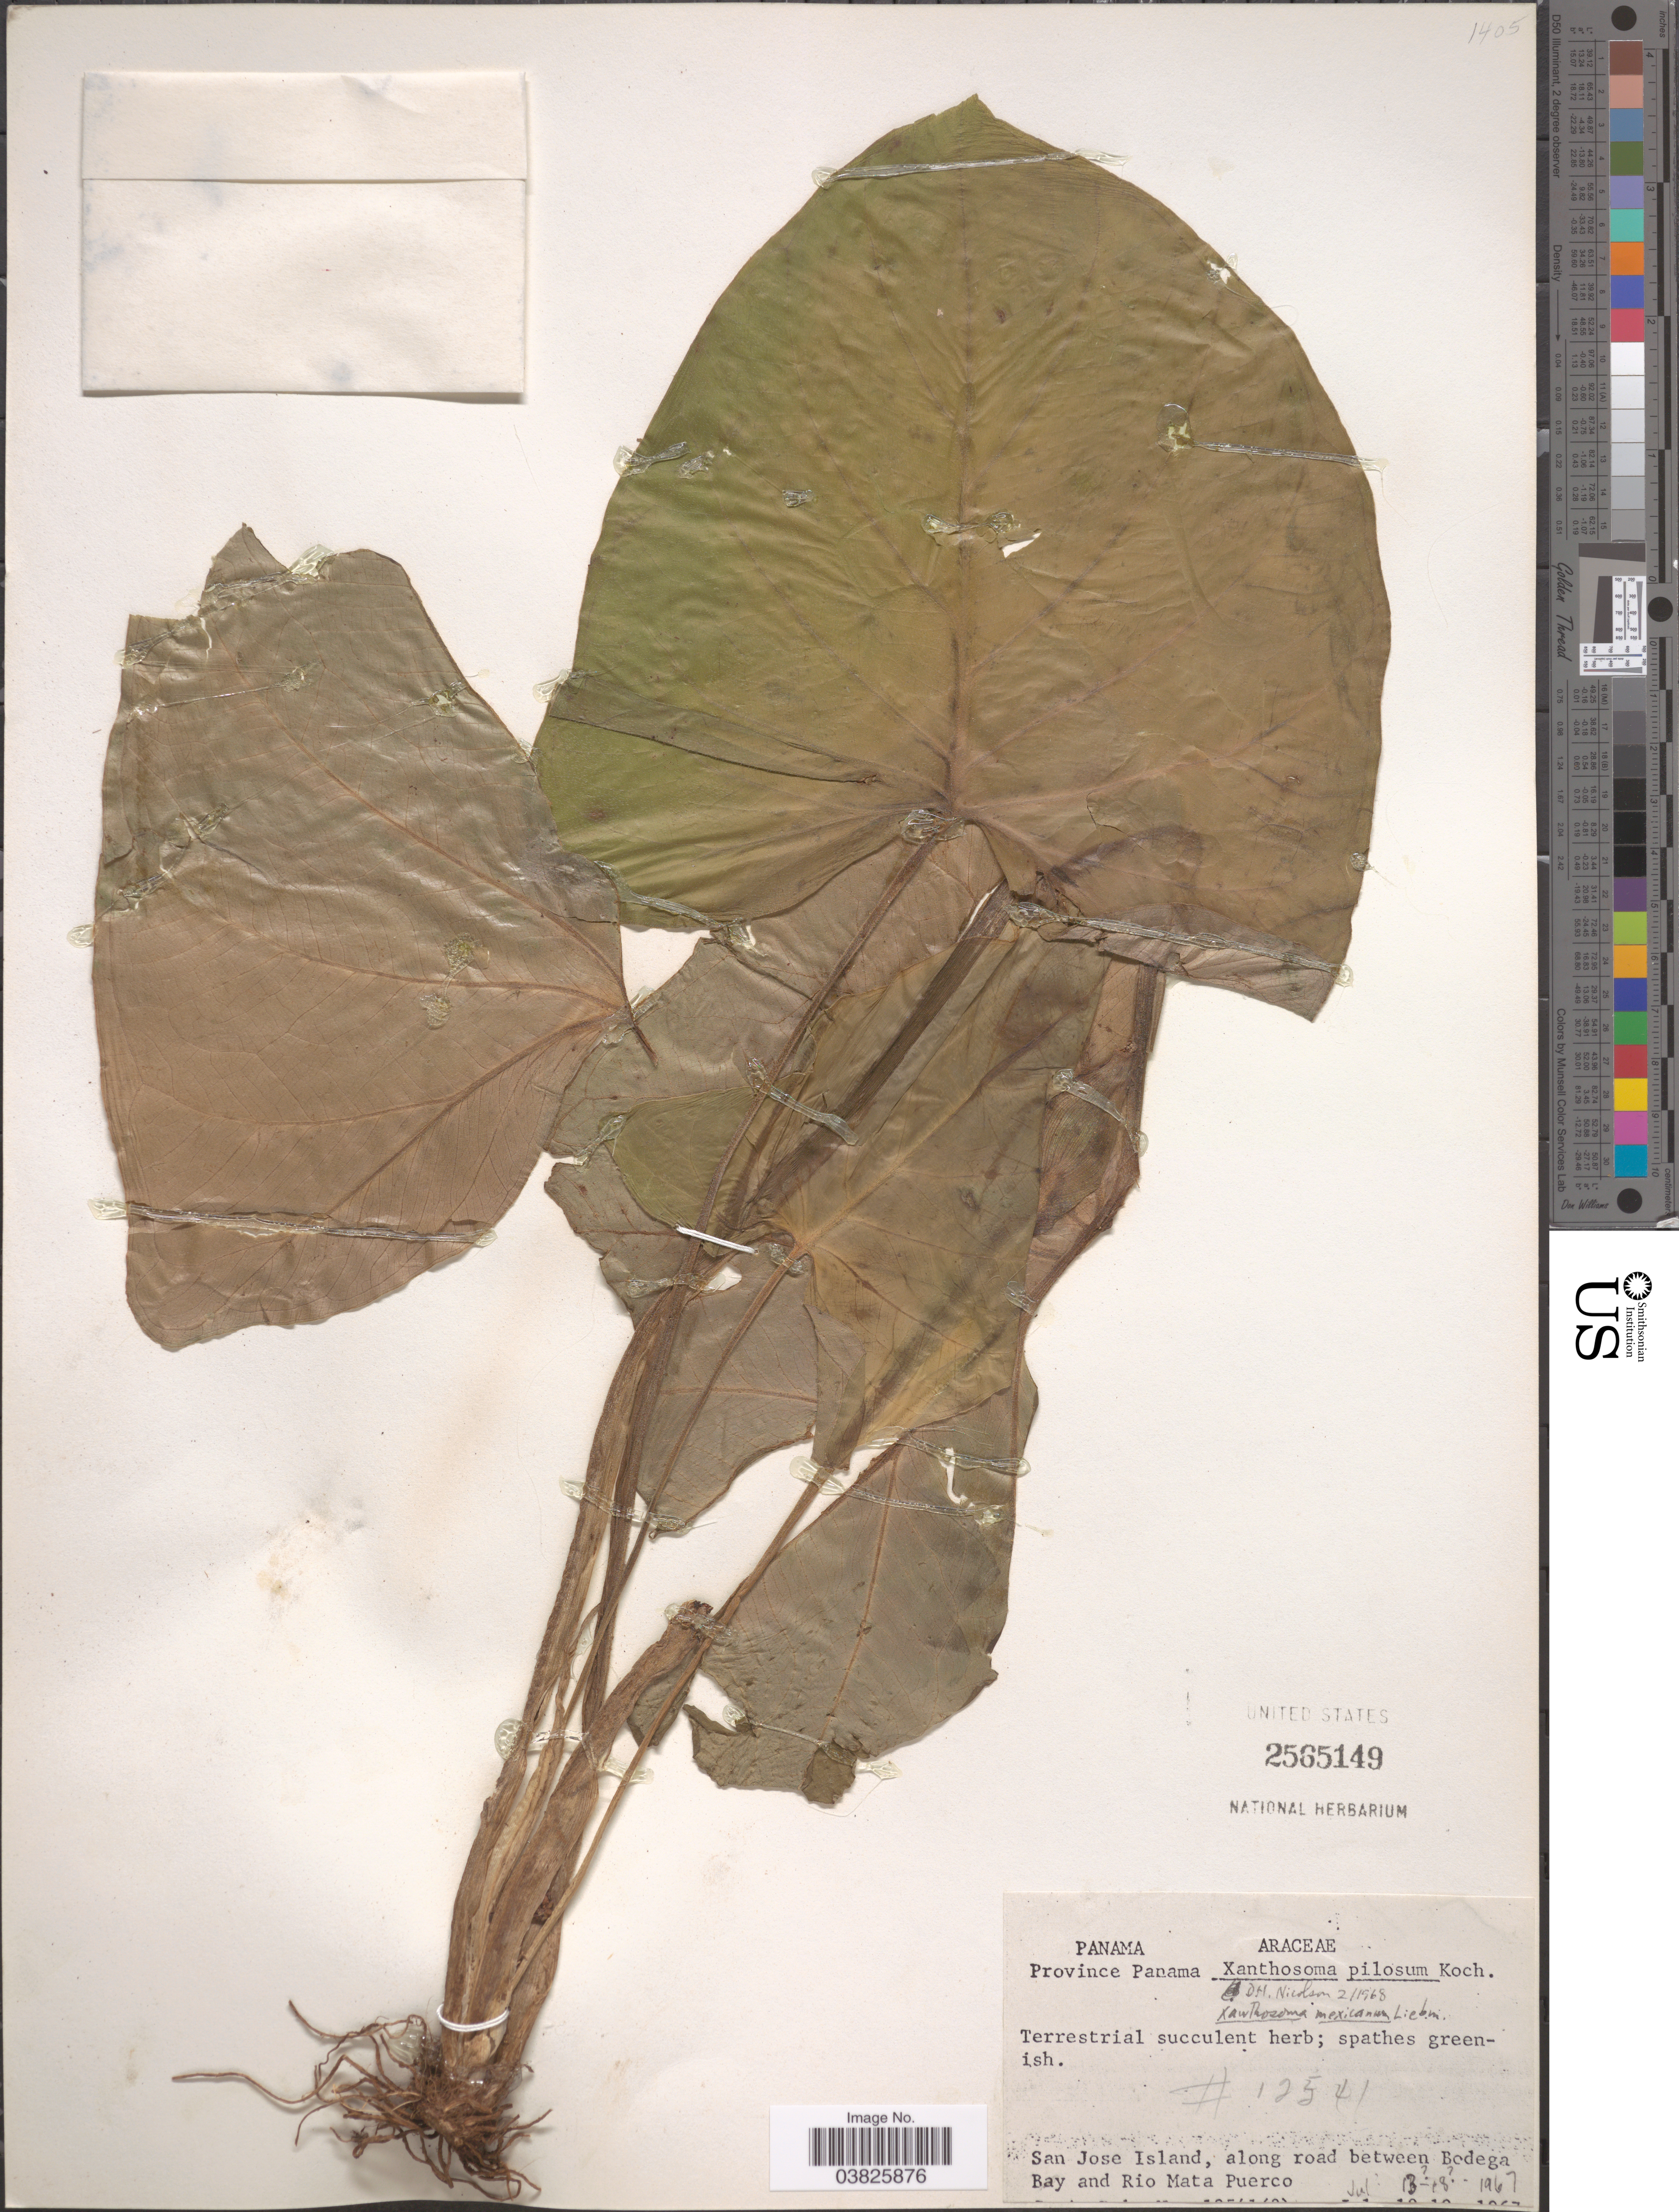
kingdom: Plantae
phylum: Tracheophyta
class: Liliopsida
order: Alismatales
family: Araceae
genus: Xanthosoma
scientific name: Xanthosoma pilosum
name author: K. Koch & Augustin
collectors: J. A. Duke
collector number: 12541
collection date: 1967-07-13/1967-07-18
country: Panama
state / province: Panamá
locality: San Jose Island, along road between Bodega Bay and Rio Mata Puerco.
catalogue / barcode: US 2565149